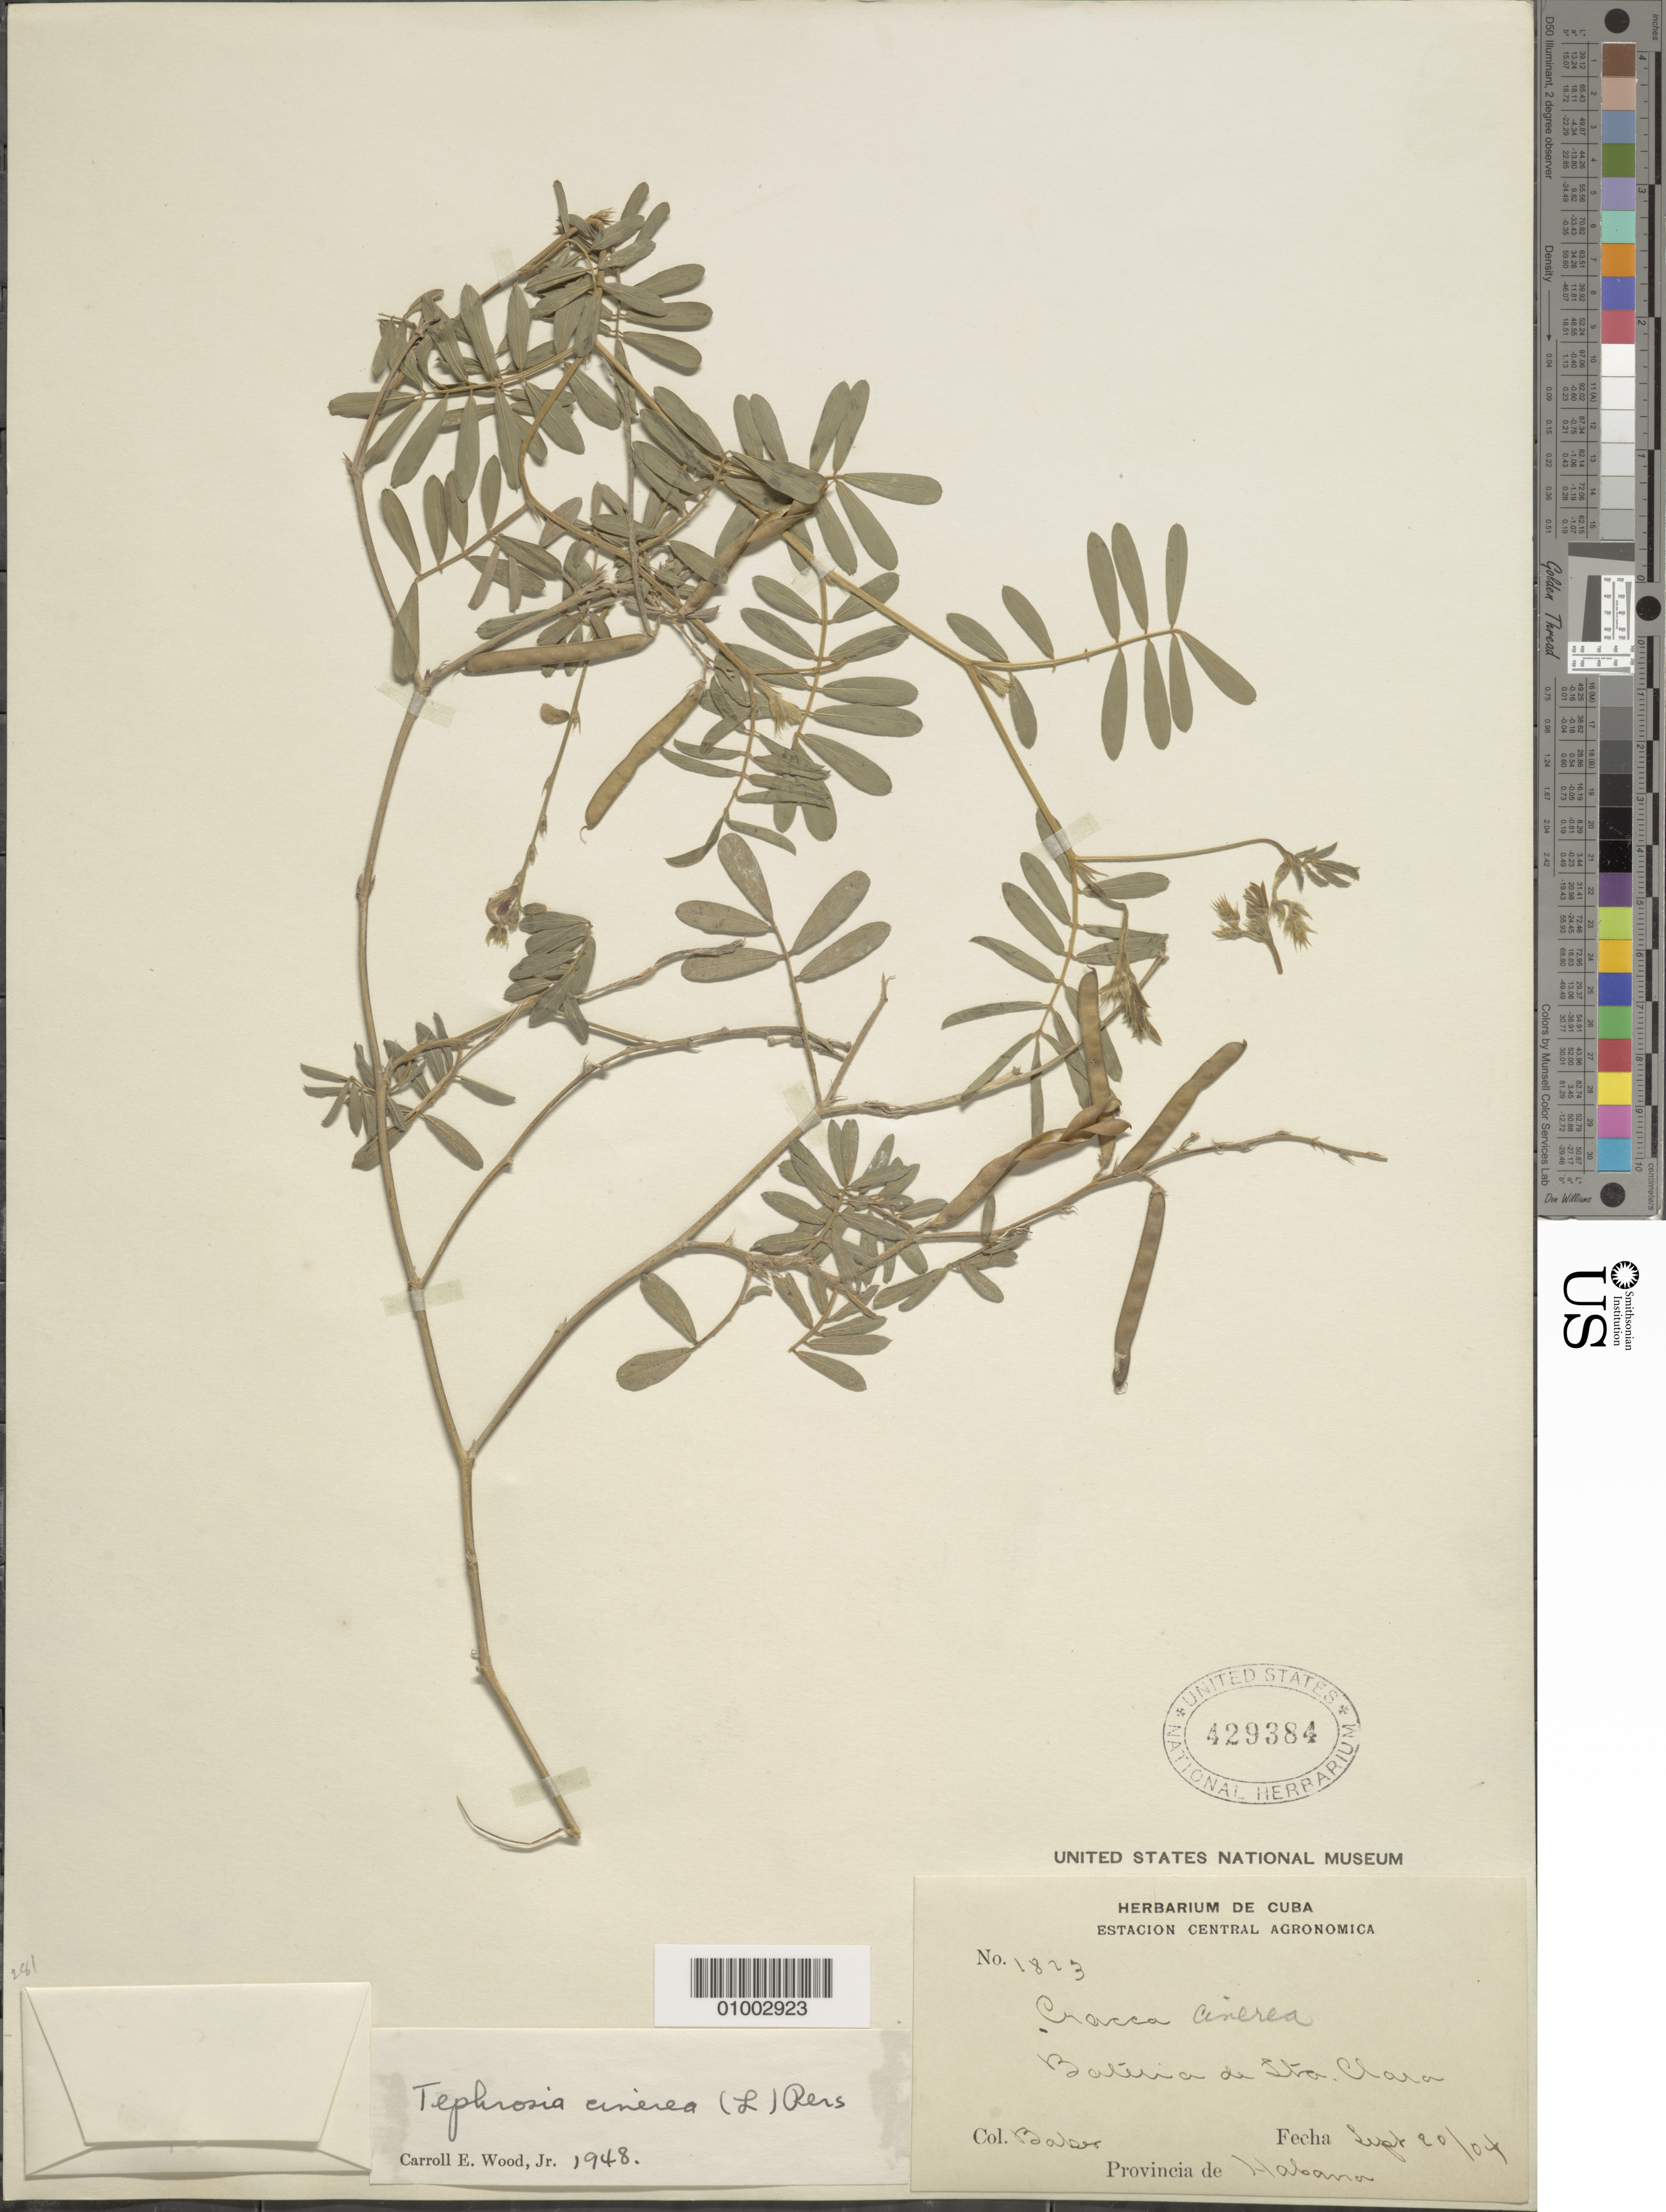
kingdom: Plantae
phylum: Tracheophyta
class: Magnoliopsida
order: Fabales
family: Fabaceae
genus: Tephrosia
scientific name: Tephrosia cinerea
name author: (L.) Pers.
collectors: C. F. Baker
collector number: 1823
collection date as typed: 20 Sep 1904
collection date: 1904-09-20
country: Cuba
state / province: La Habana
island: Cuba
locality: Bateria de Santa Clara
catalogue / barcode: US 429384